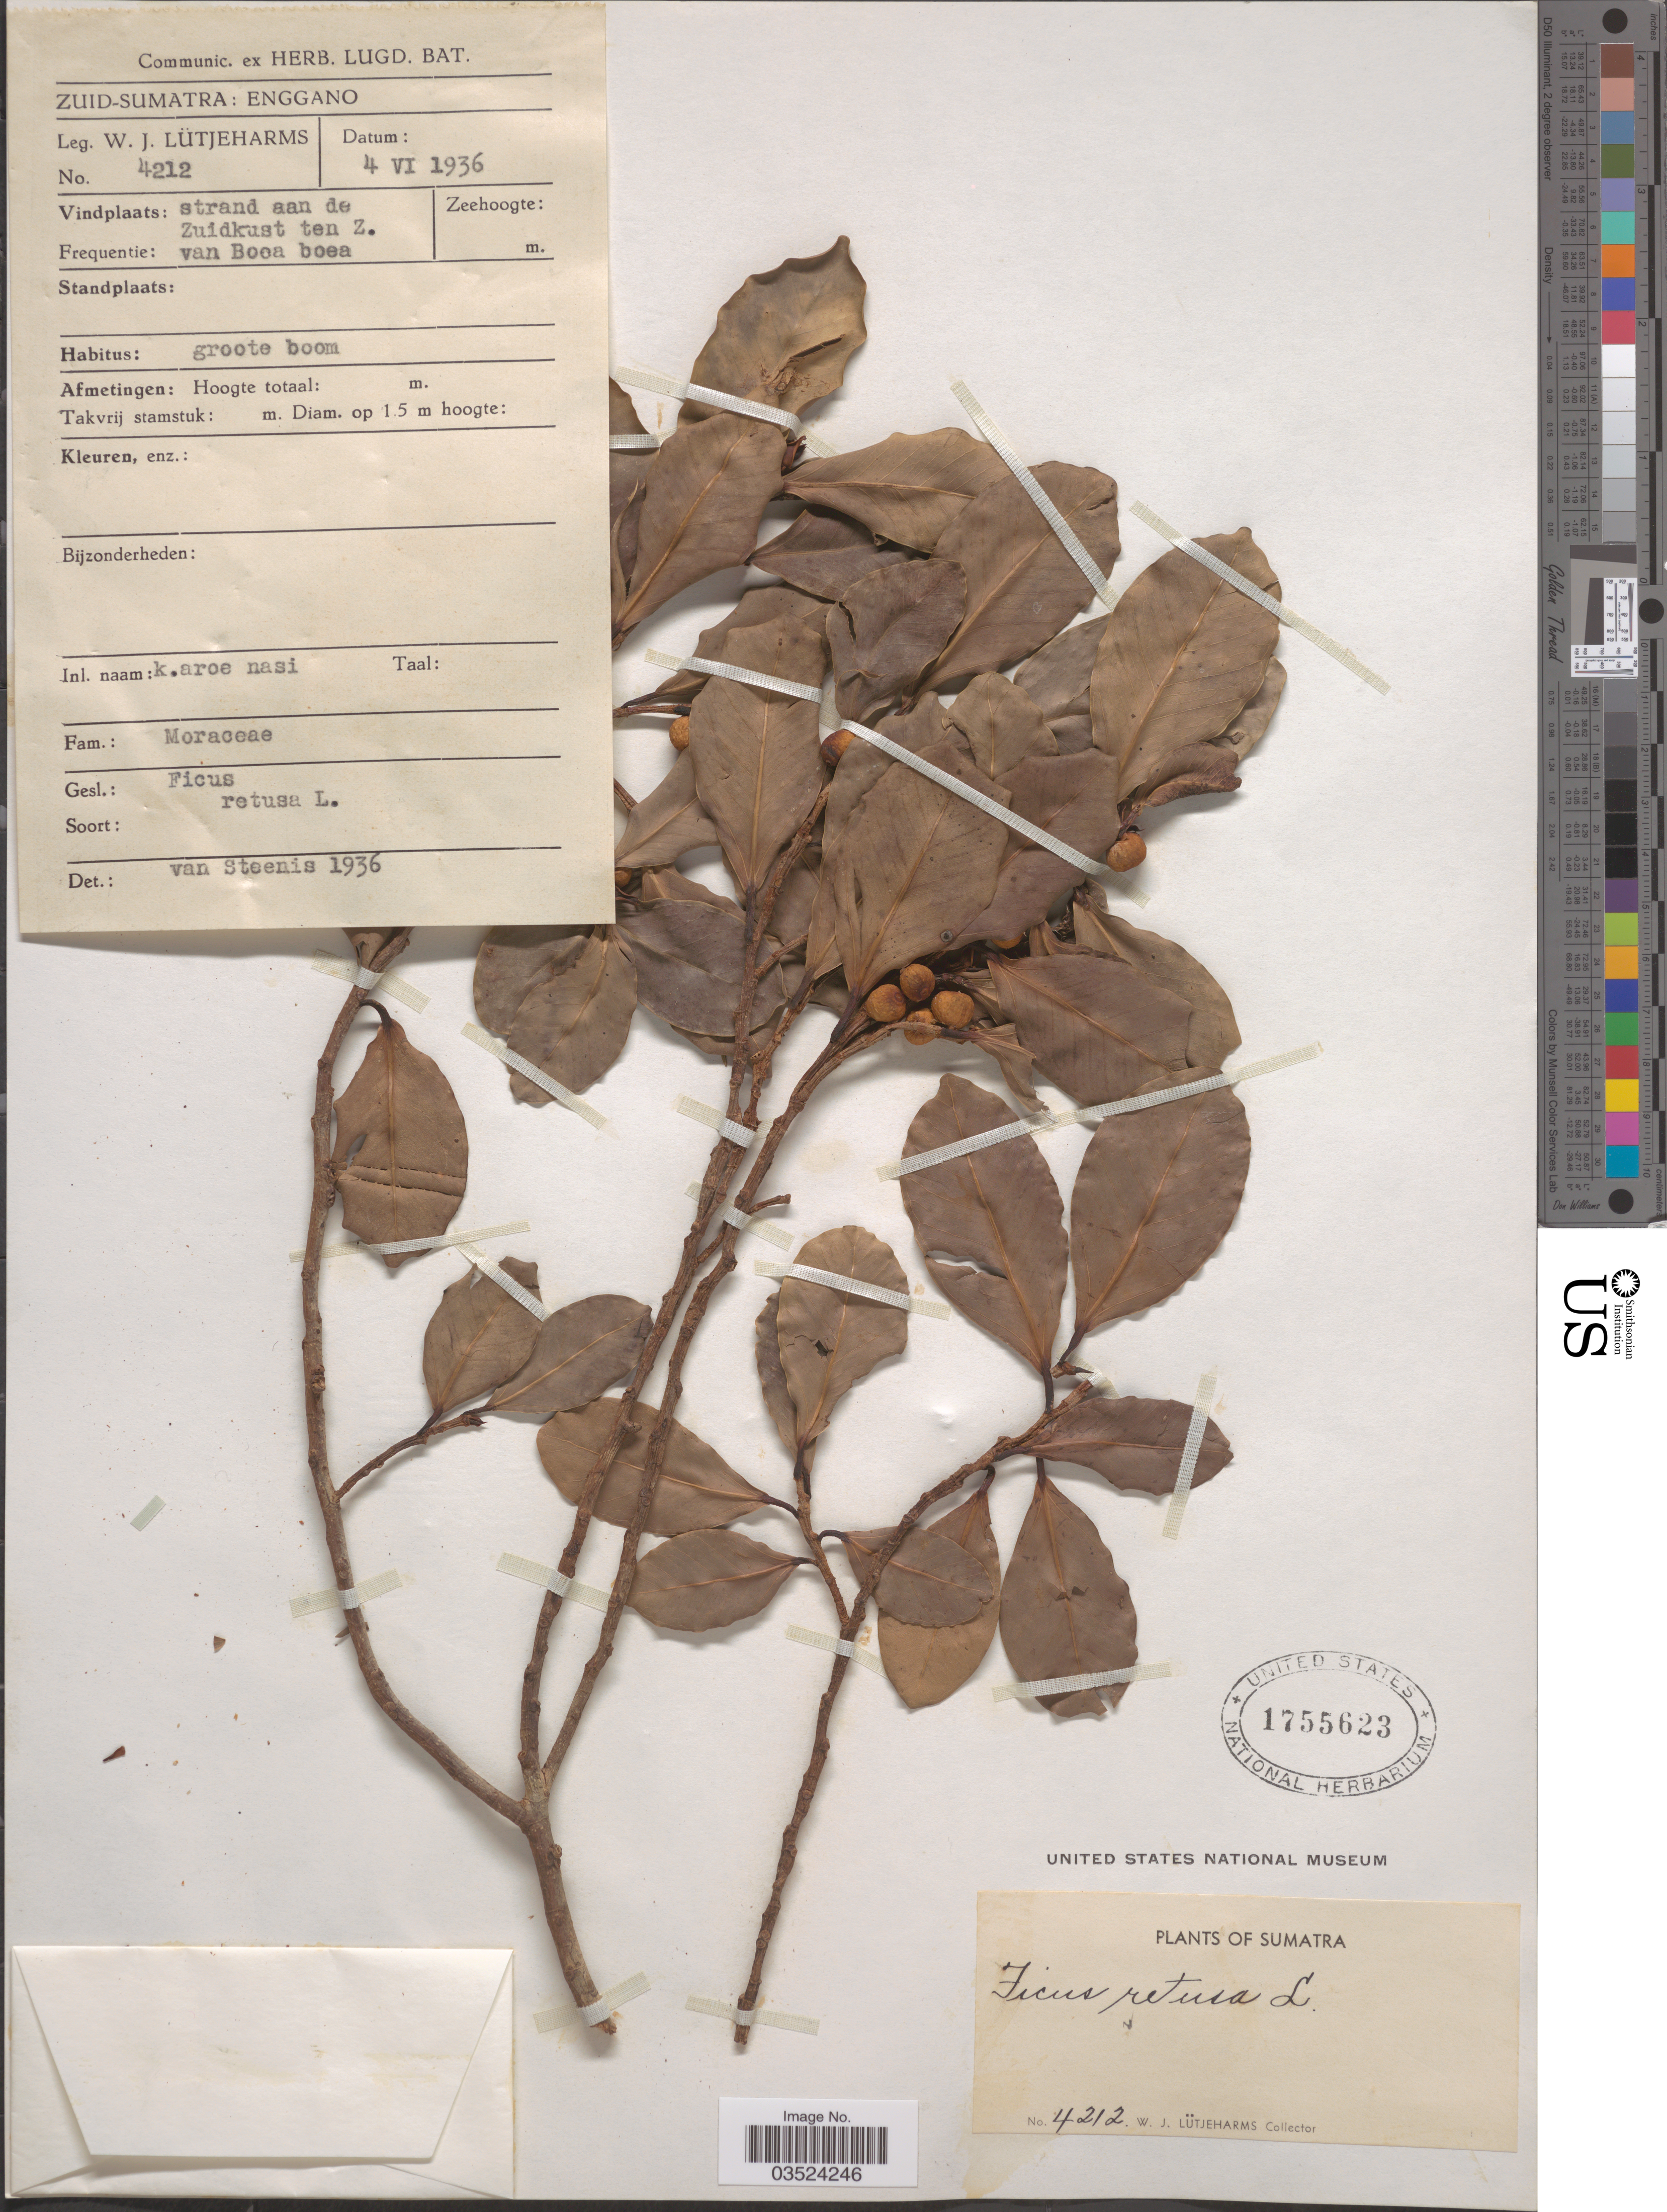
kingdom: Plantae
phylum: Tracheophyta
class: Magnoliopsida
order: Rosales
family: Moraceae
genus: Ficus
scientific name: Ficus retusa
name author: L.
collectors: W. Lütjeharms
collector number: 4212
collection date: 1936-06-04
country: Indonesia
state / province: Sumatra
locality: Zuid-Sumatra: Enggano. Strand aan de Zuidkust ten Z. van Boea boea.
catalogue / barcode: US 1755623